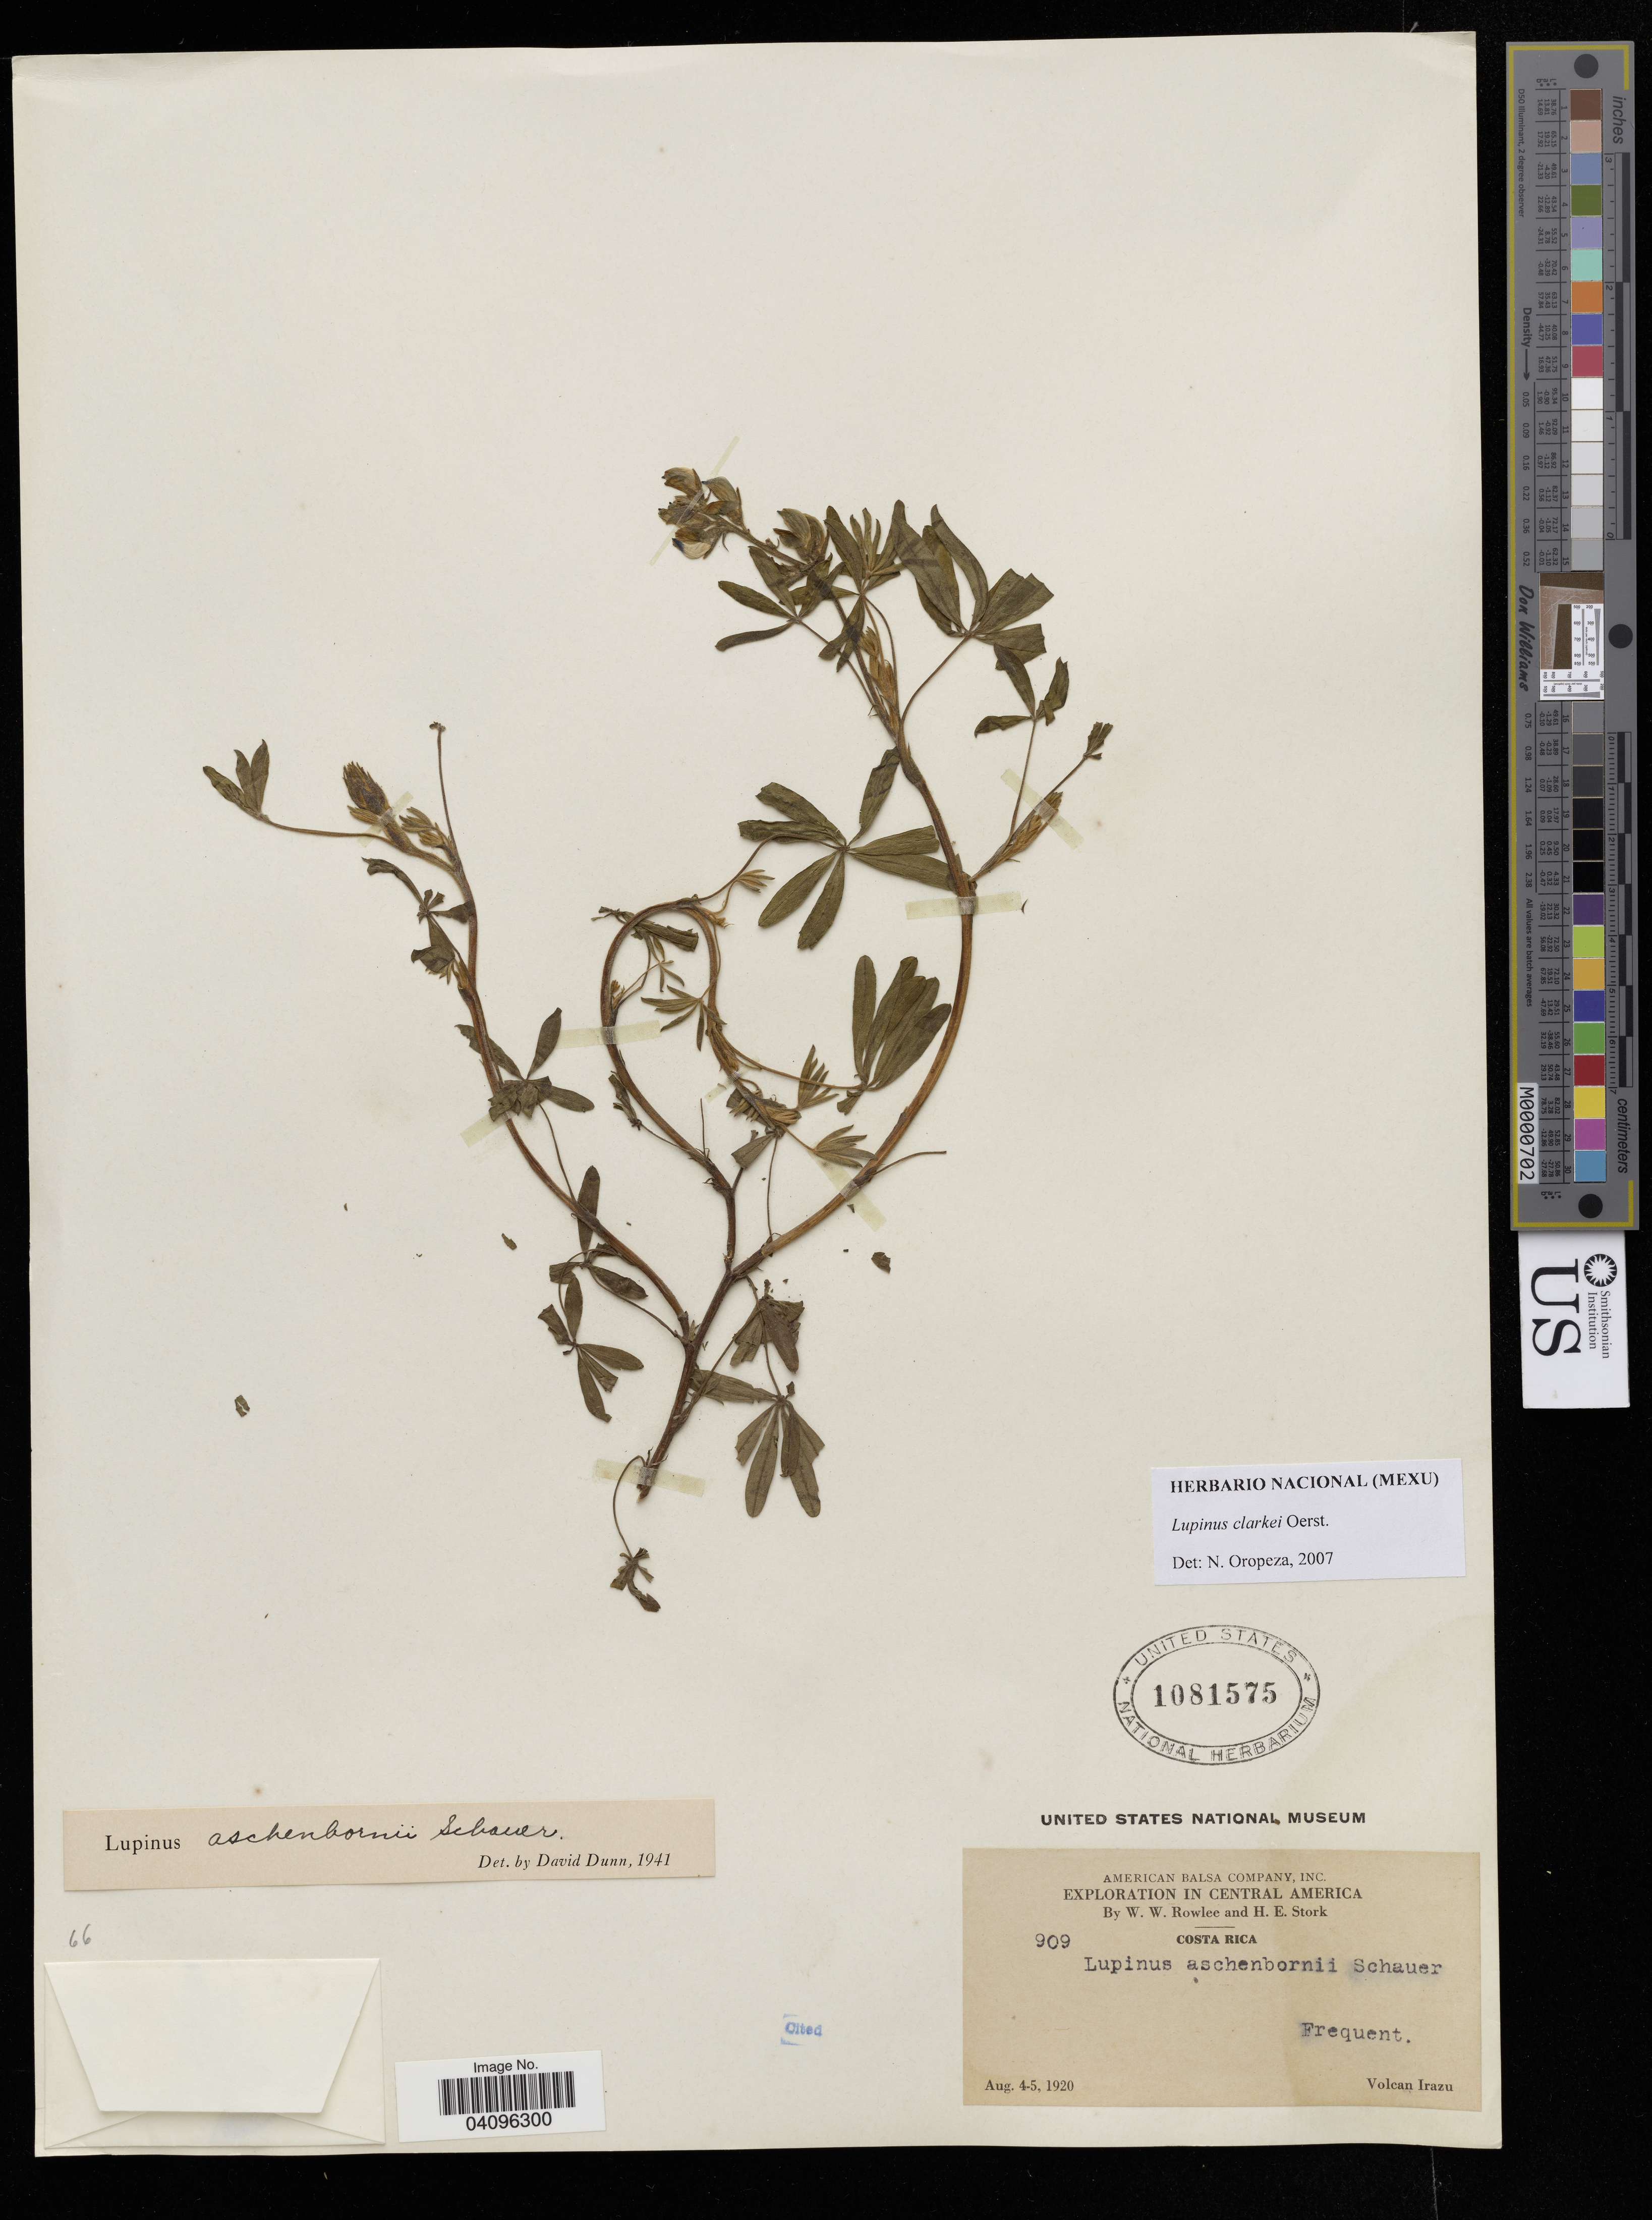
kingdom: Plantae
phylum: Tracheophyta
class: Magnoliopsida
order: Fabales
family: Fabaceae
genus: Lupinus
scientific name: Lupinus clarkei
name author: Oerst.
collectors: W. W. Rowlee & H. E. Stork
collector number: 909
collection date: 1920-08-04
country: Costa Rica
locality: Volcan Irazu.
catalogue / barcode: US 1081575